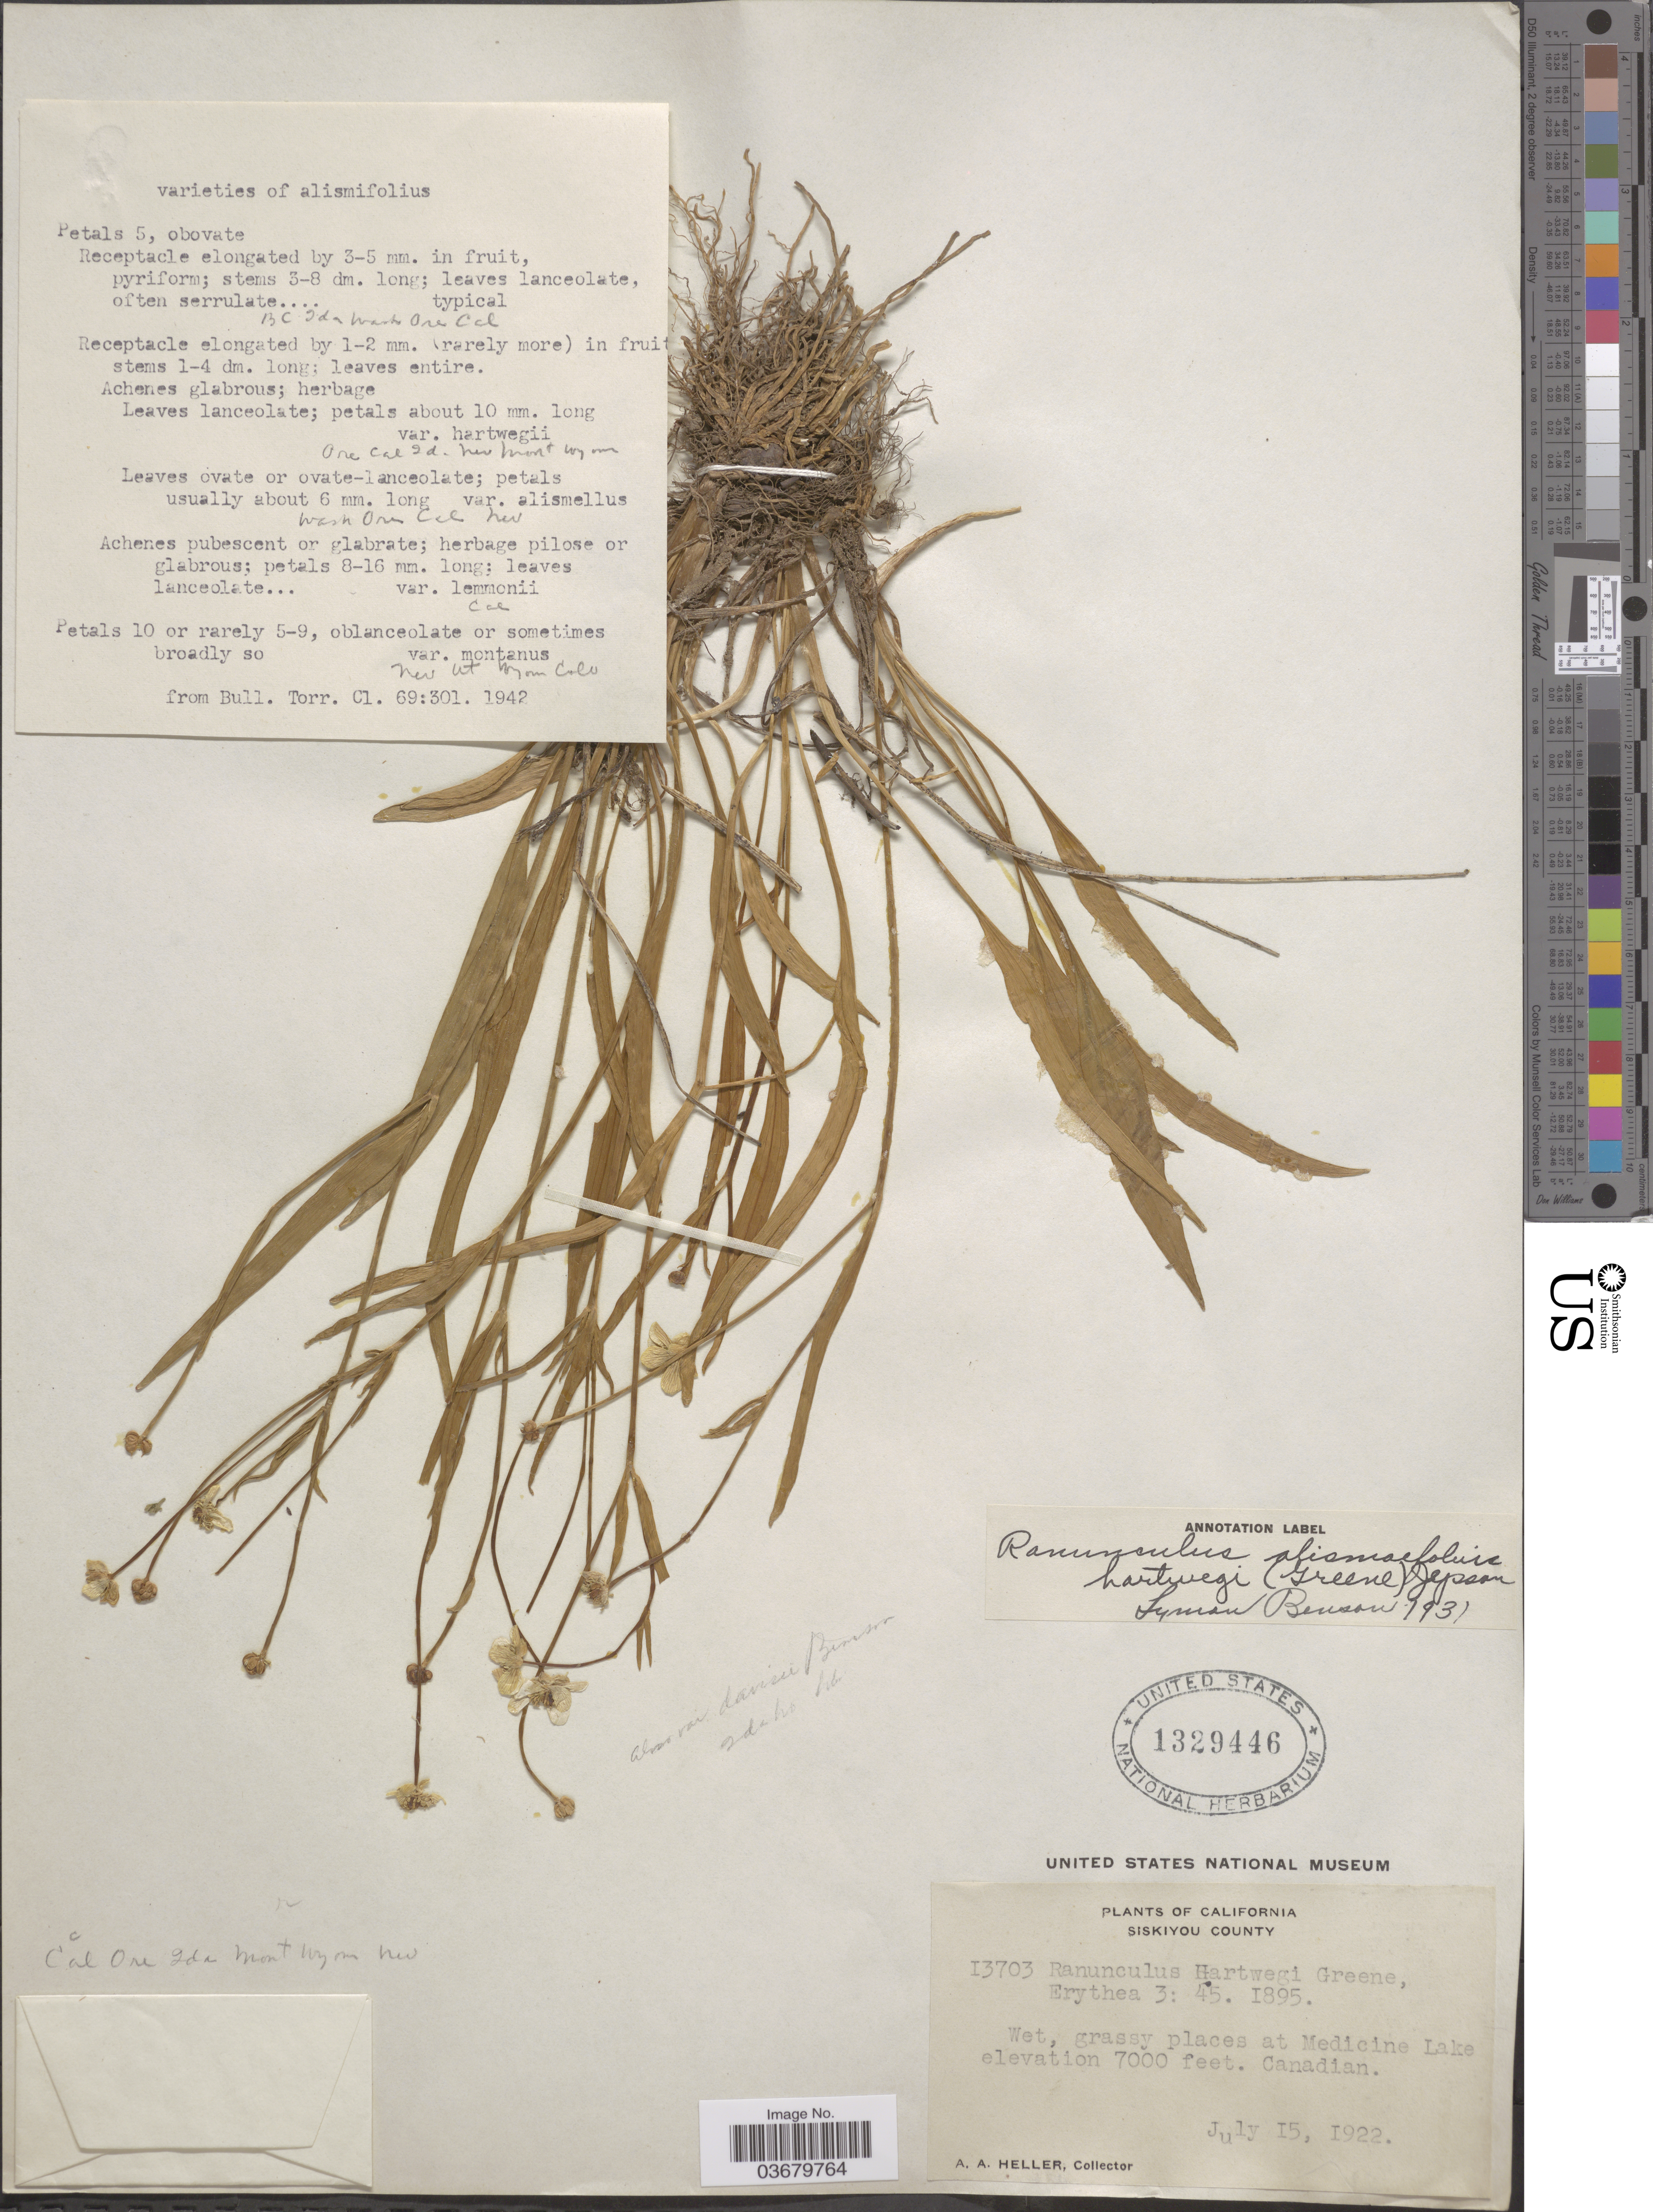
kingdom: Plantae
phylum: Tracheophyta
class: Magnoliopsida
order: Ranunculales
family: Ranunculaceae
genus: Ranunculus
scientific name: Ranunculus alismifolius var. hartwegii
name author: (Greene) Jeps.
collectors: A. A. Heller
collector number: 13703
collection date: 1922-07-15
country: United States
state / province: California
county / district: Siskiyou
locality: Siskiyou County. At Medicine Lake. Canadian.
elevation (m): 2134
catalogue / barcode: US 1329446